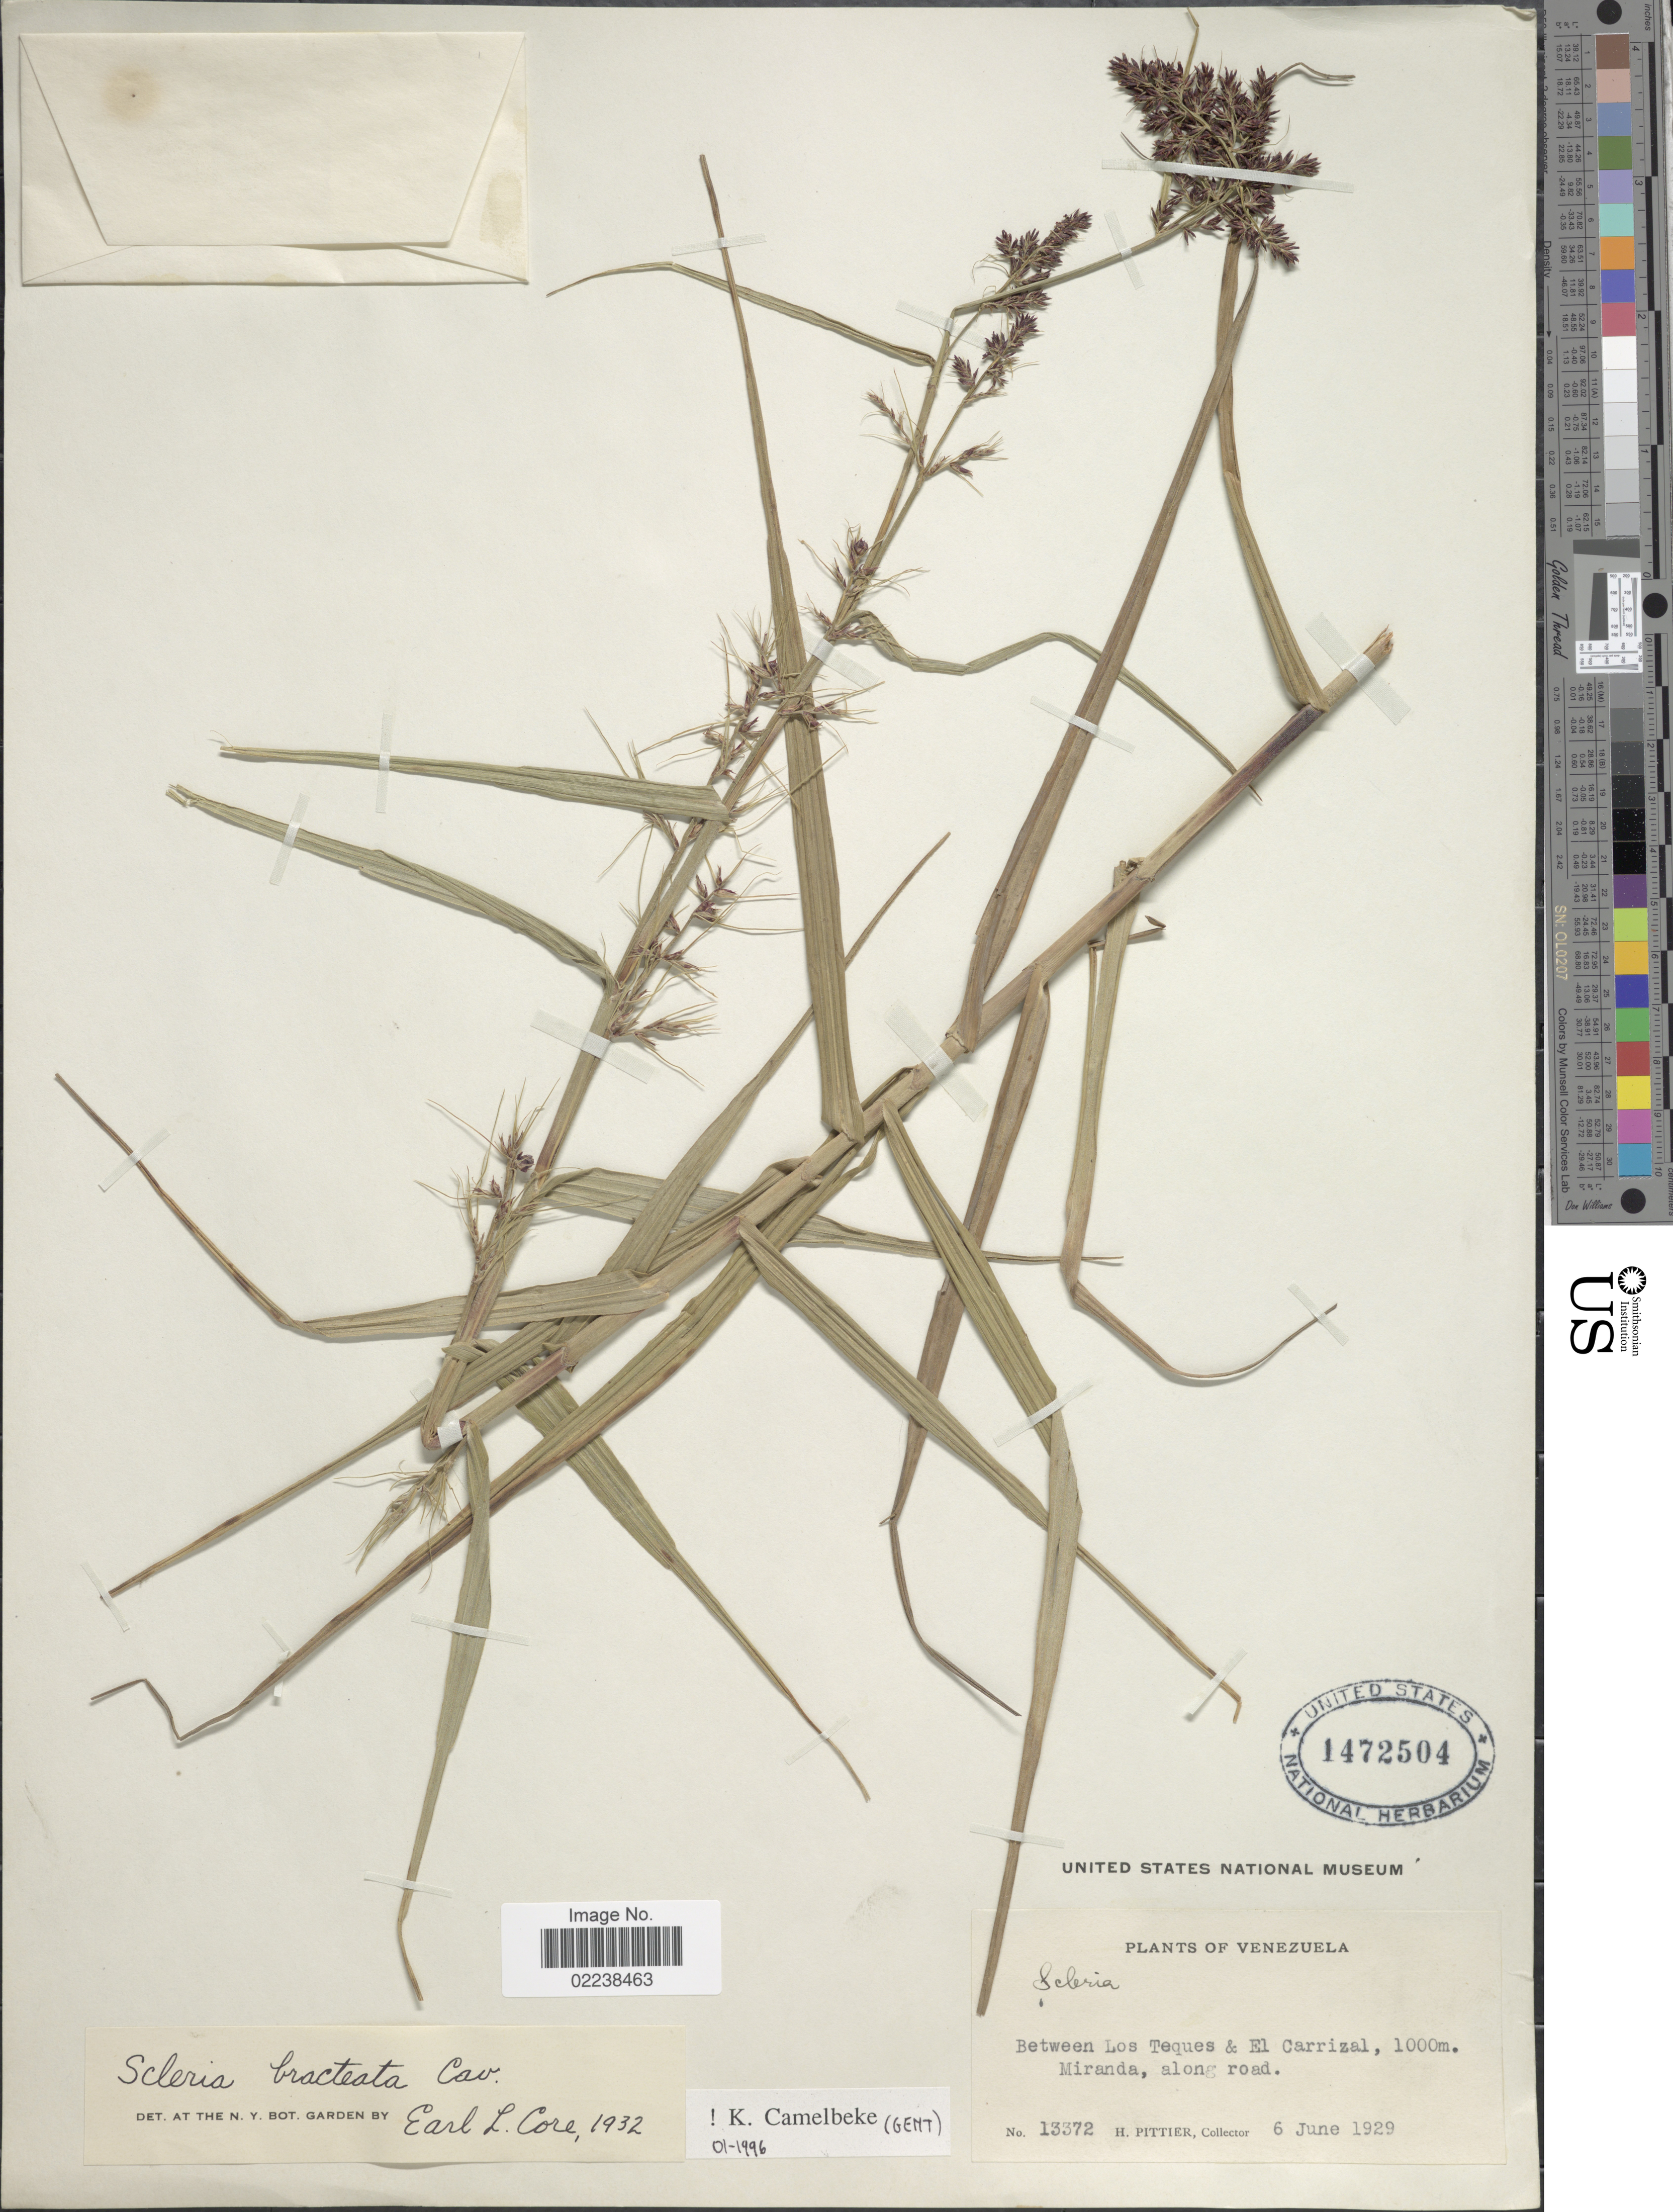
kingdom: Plantae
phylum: Tracheophyta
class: Liliopsida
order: Poales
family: Cyperaceae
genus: Scleria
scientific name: Scleria bracteata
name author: Cav.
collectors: H. F. Pittier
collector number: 13372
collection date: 1929-06-06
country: Venezuela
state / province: Miranda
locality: Between Los Teques & El Carrizal, along road.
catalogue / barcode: US 1472504